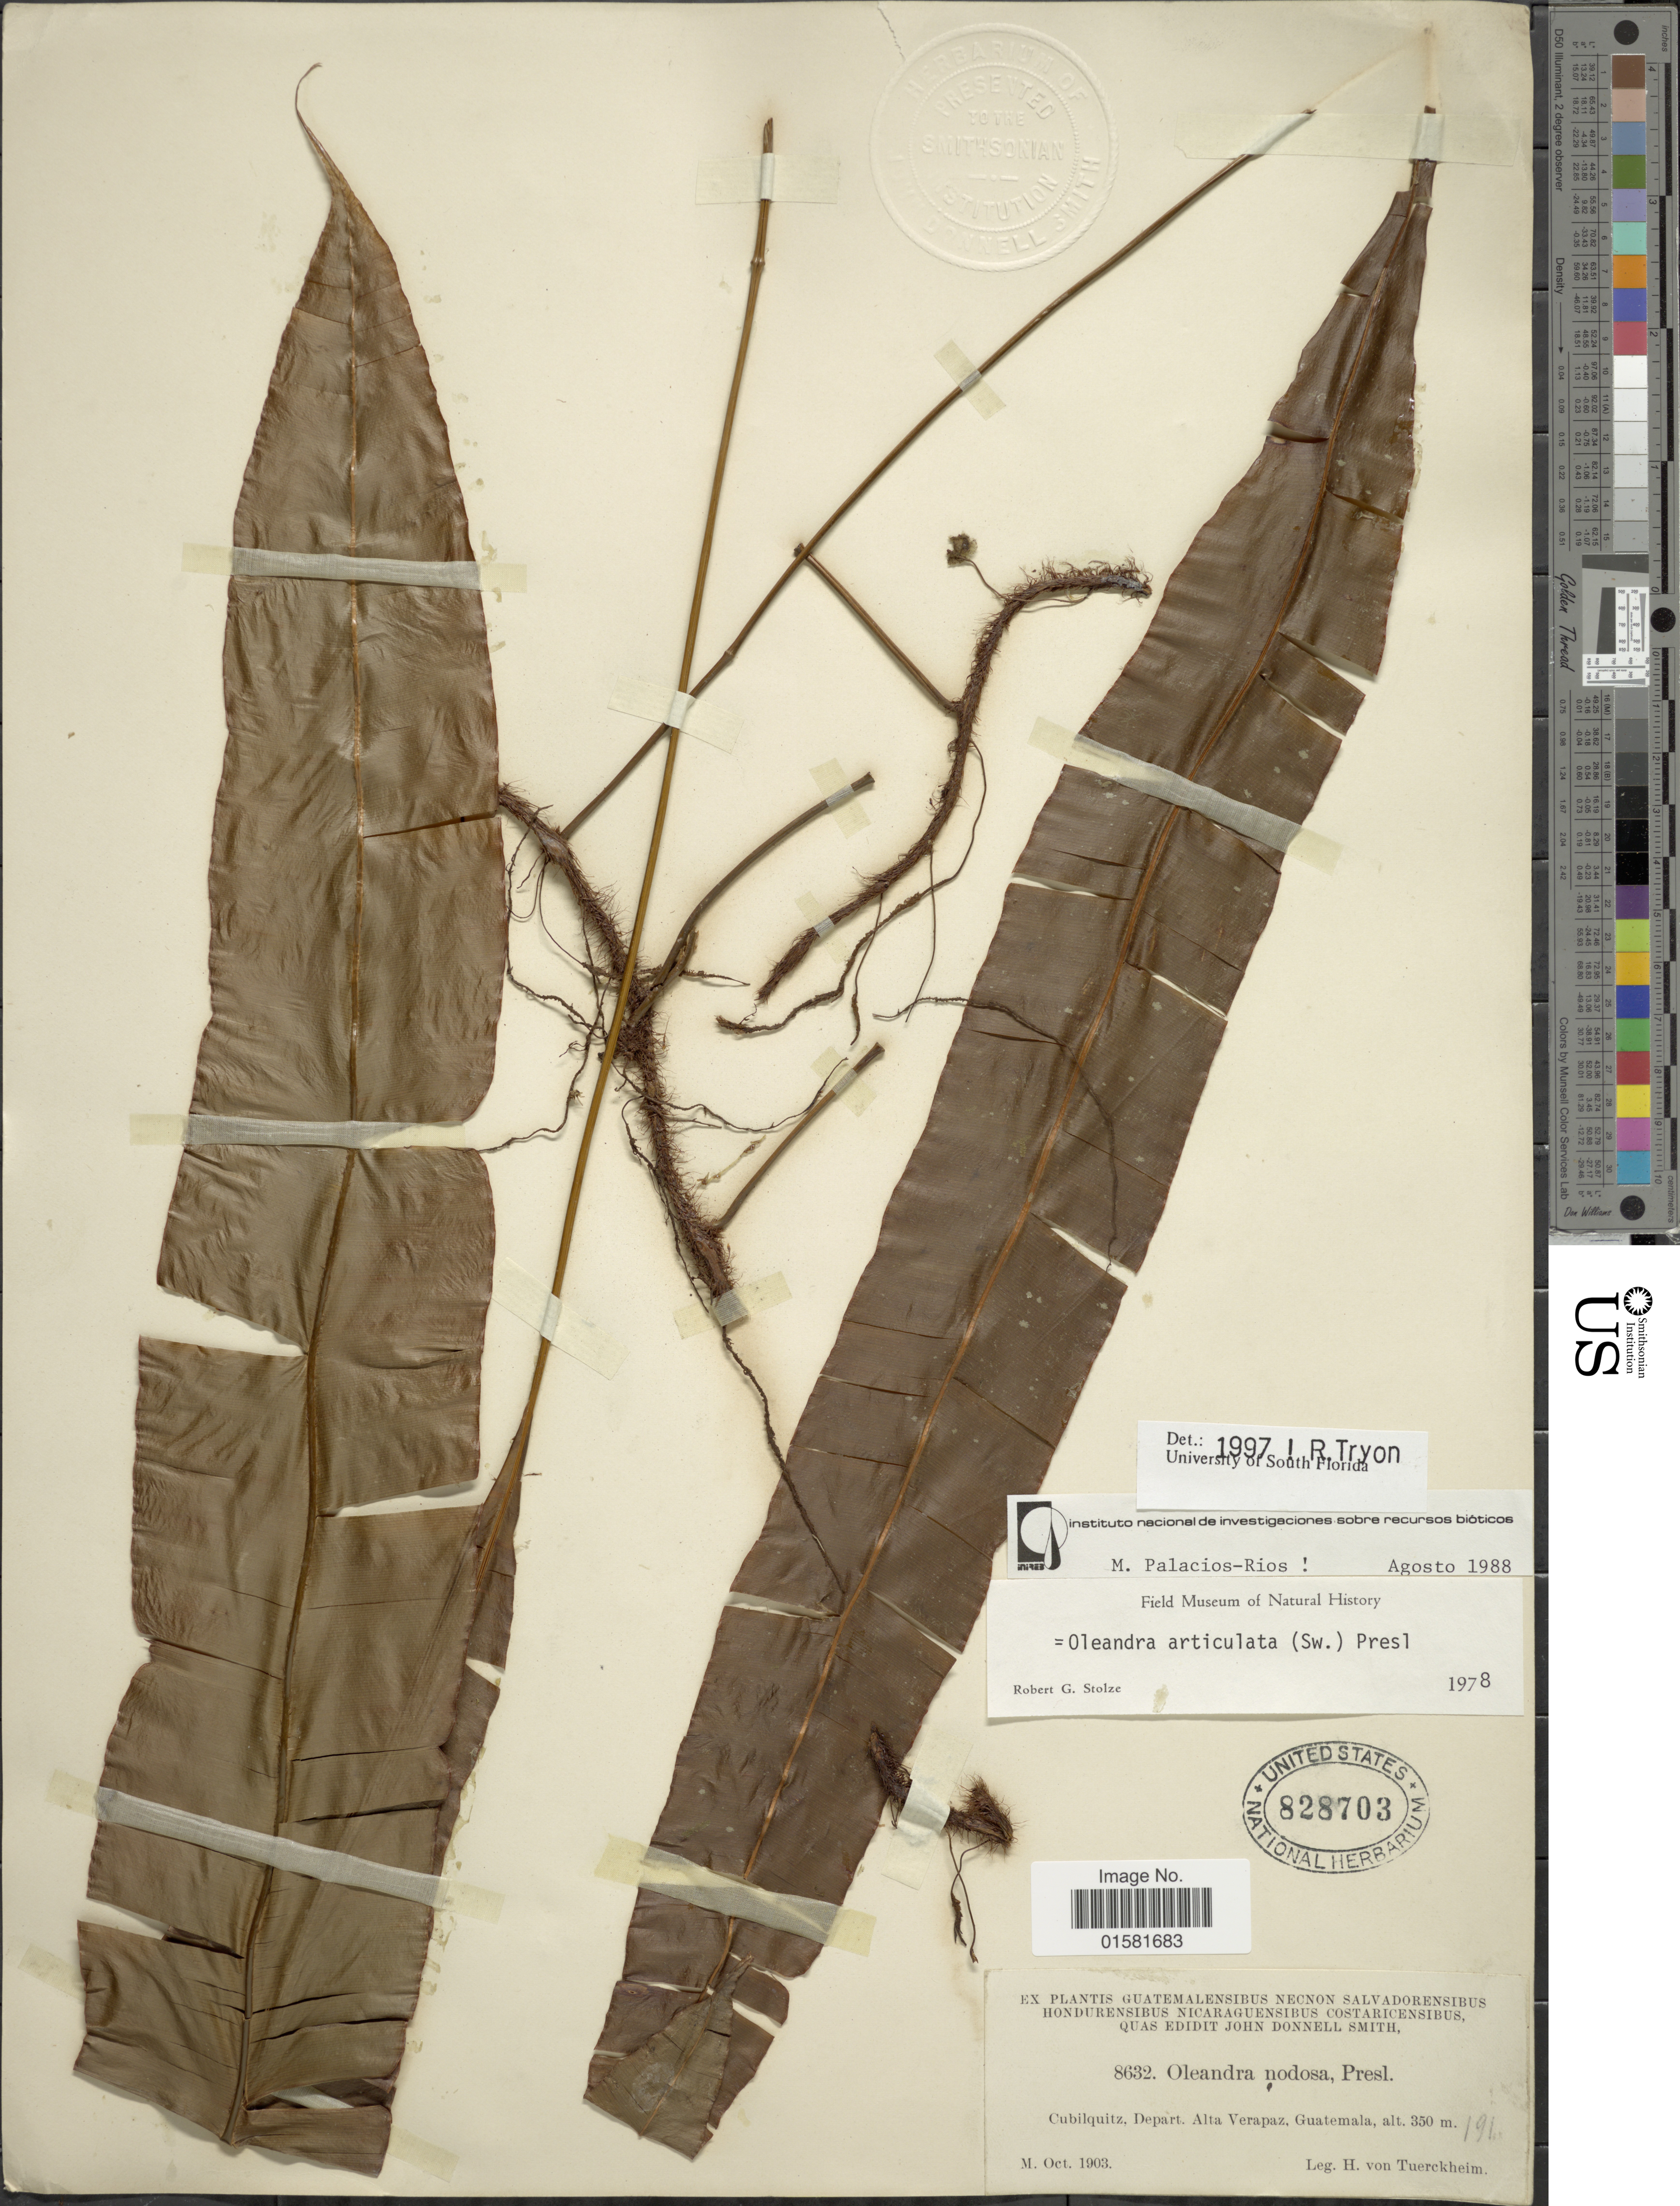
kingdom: Plantae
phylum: Tracheophyta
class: Polypodiopsida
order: Polypodiales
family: Oleandraceae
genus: Oleandra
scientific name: Oleandra articulata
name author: (Sw.) C. Presl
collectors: H. von Türckheim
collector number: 8632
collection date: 1903-10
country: Guatemala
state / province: Alta Verapaz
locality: Cubilquitz, Depart. Alta Verapaz, Guatemala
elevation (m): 350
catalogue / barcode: US 828703